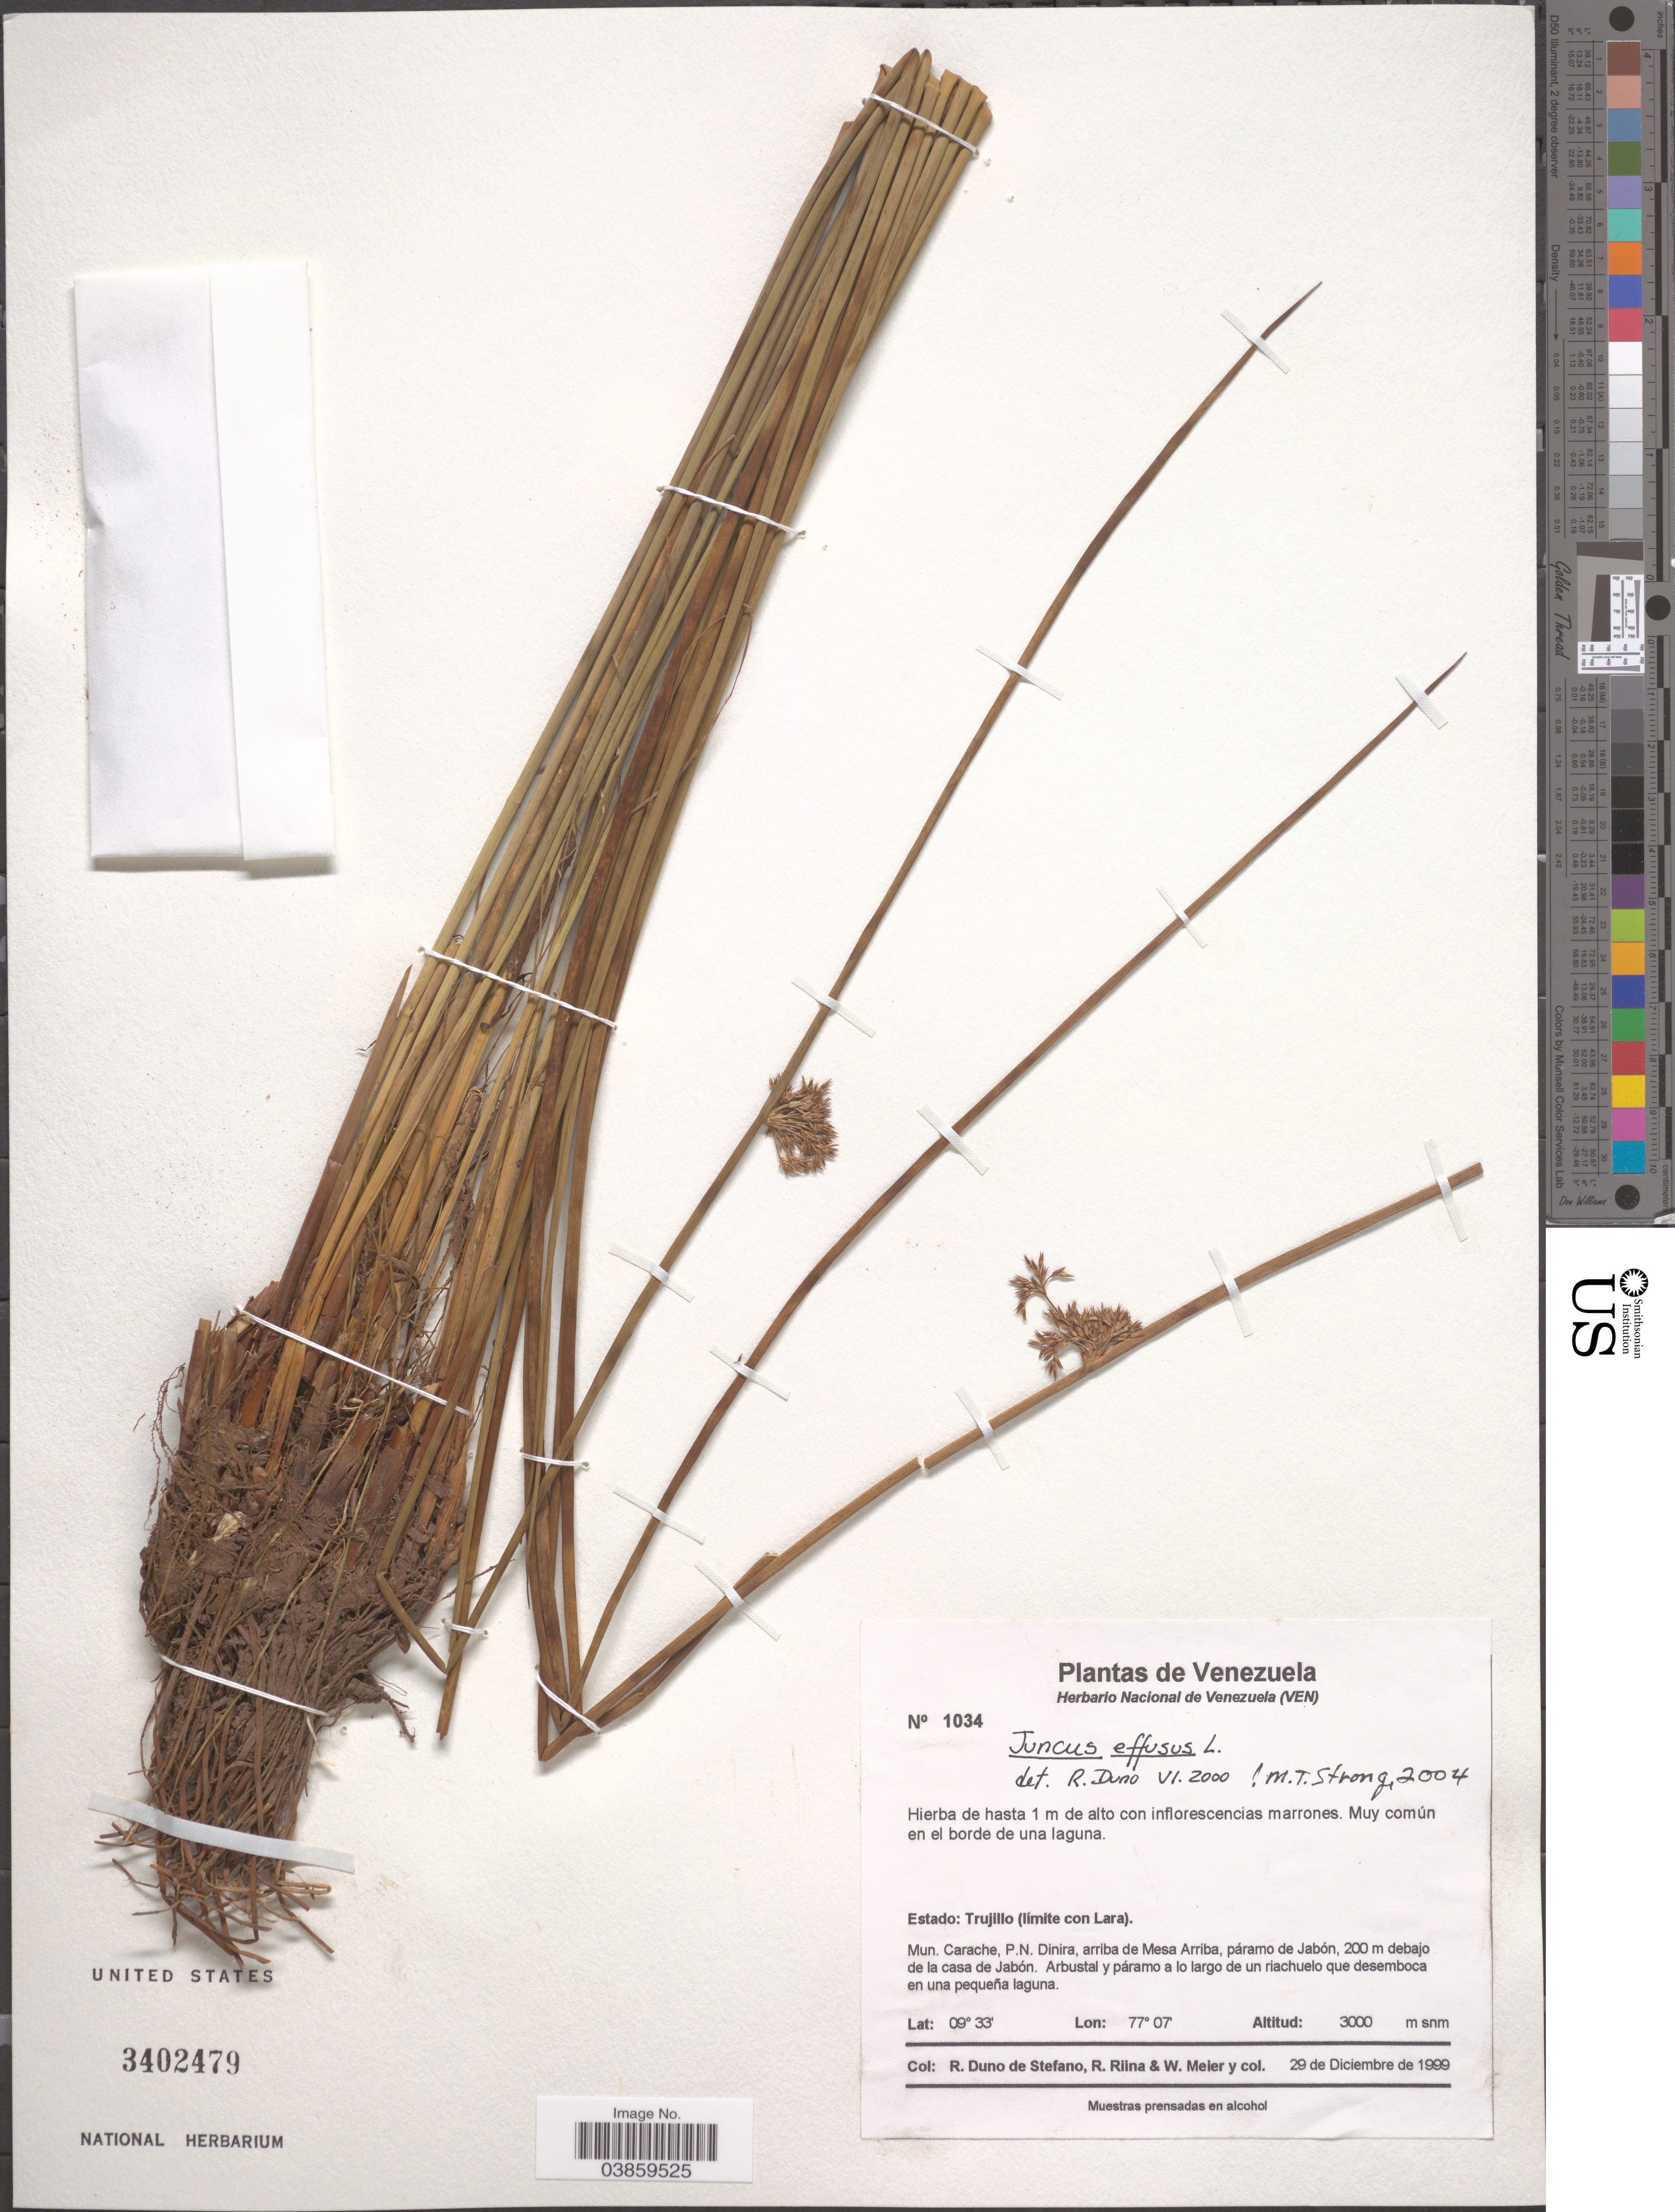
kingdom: Plantae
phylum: Tracheophyta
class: Liliopsida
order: Poales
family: Juncaceae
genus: Juncus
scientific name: Juncus effusus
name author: L.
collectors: R. Duno de Stefano, R. Riina & W. Meier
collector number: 1034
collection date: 1999-12-29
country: Venezuela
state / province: Trujillo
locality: Límite con Lara. Mun. Carache, P. N. Dinira, arriba de Mesa Arriba, páramo de Jabón, 200 m debajo de la casa de Jabón.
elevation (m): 3000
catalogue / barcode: US 3402479